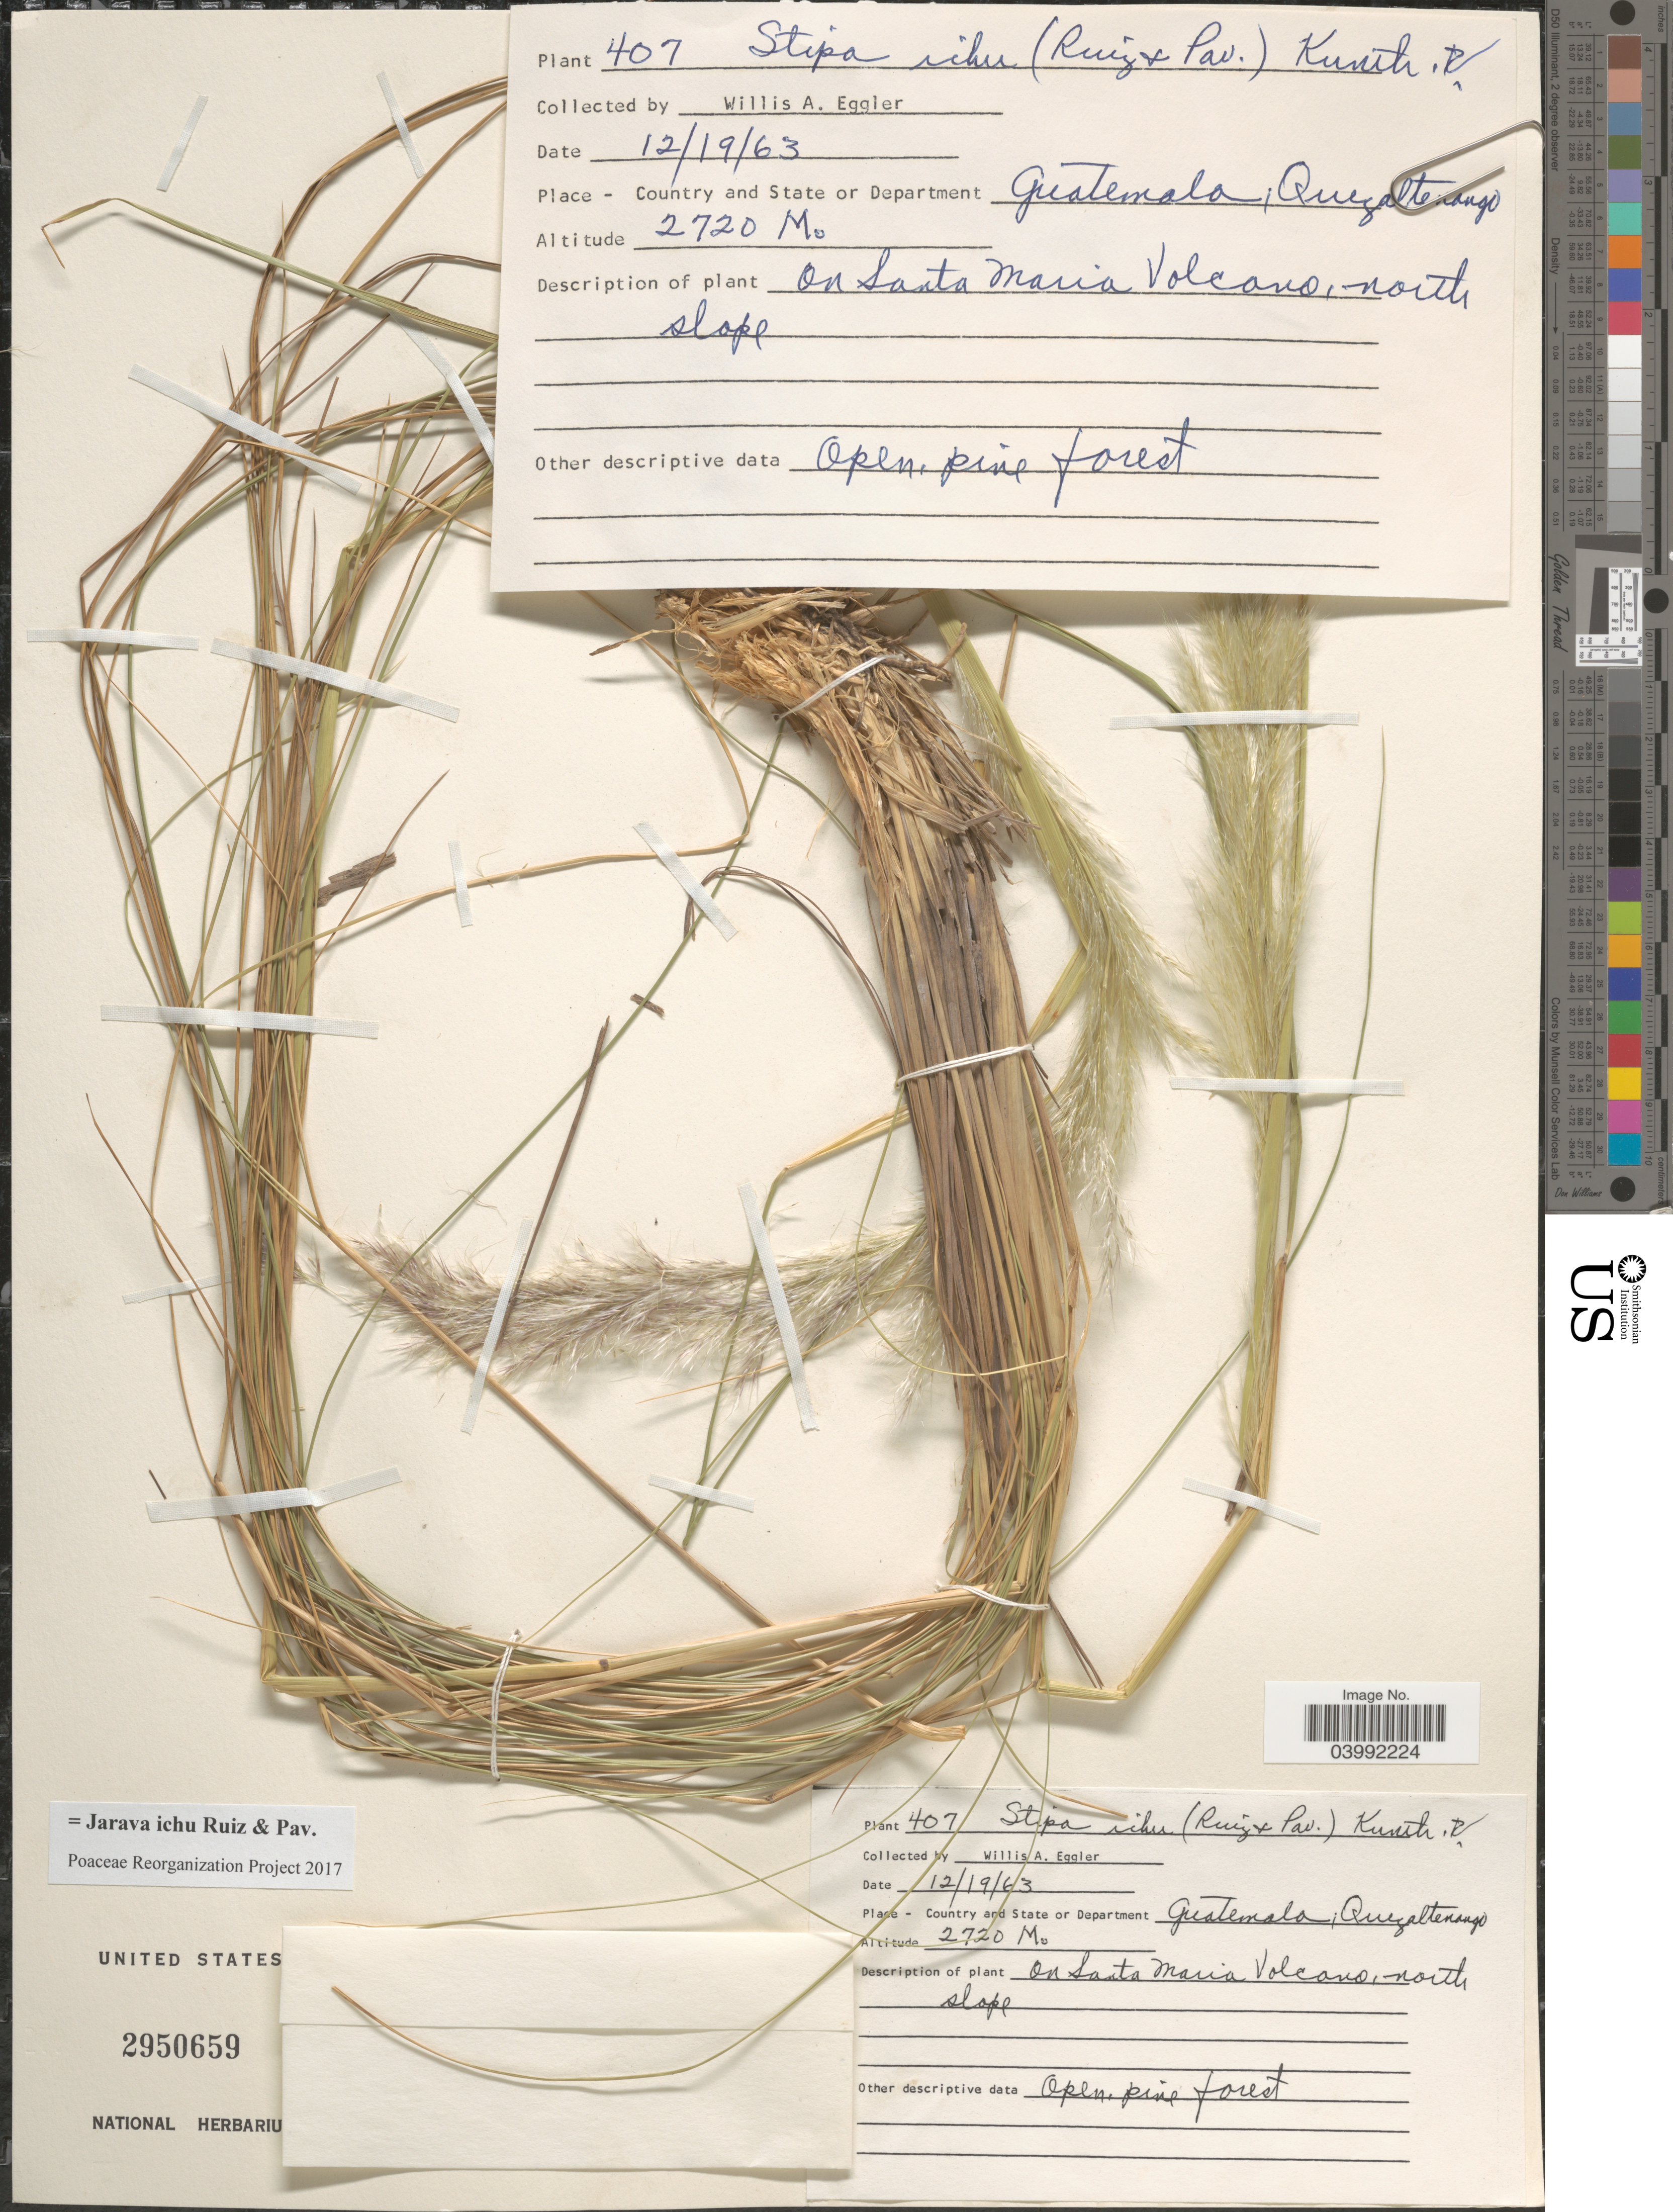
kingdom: Plantae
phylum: Tracheophyta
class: Liliopsida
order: Poales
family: Poaceae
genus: Jarava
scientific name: Jarava ichu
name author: Ruiz & Pav.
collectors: W. A. Eggler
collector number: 407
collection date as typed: Transcribed d/m/y: 19/12/63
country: Guatemala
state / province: Quetzaltenango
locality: State or Department Quezaltenango. On Santa Maria Volcano, north slope.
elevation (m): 2720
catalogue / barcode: US 2950659